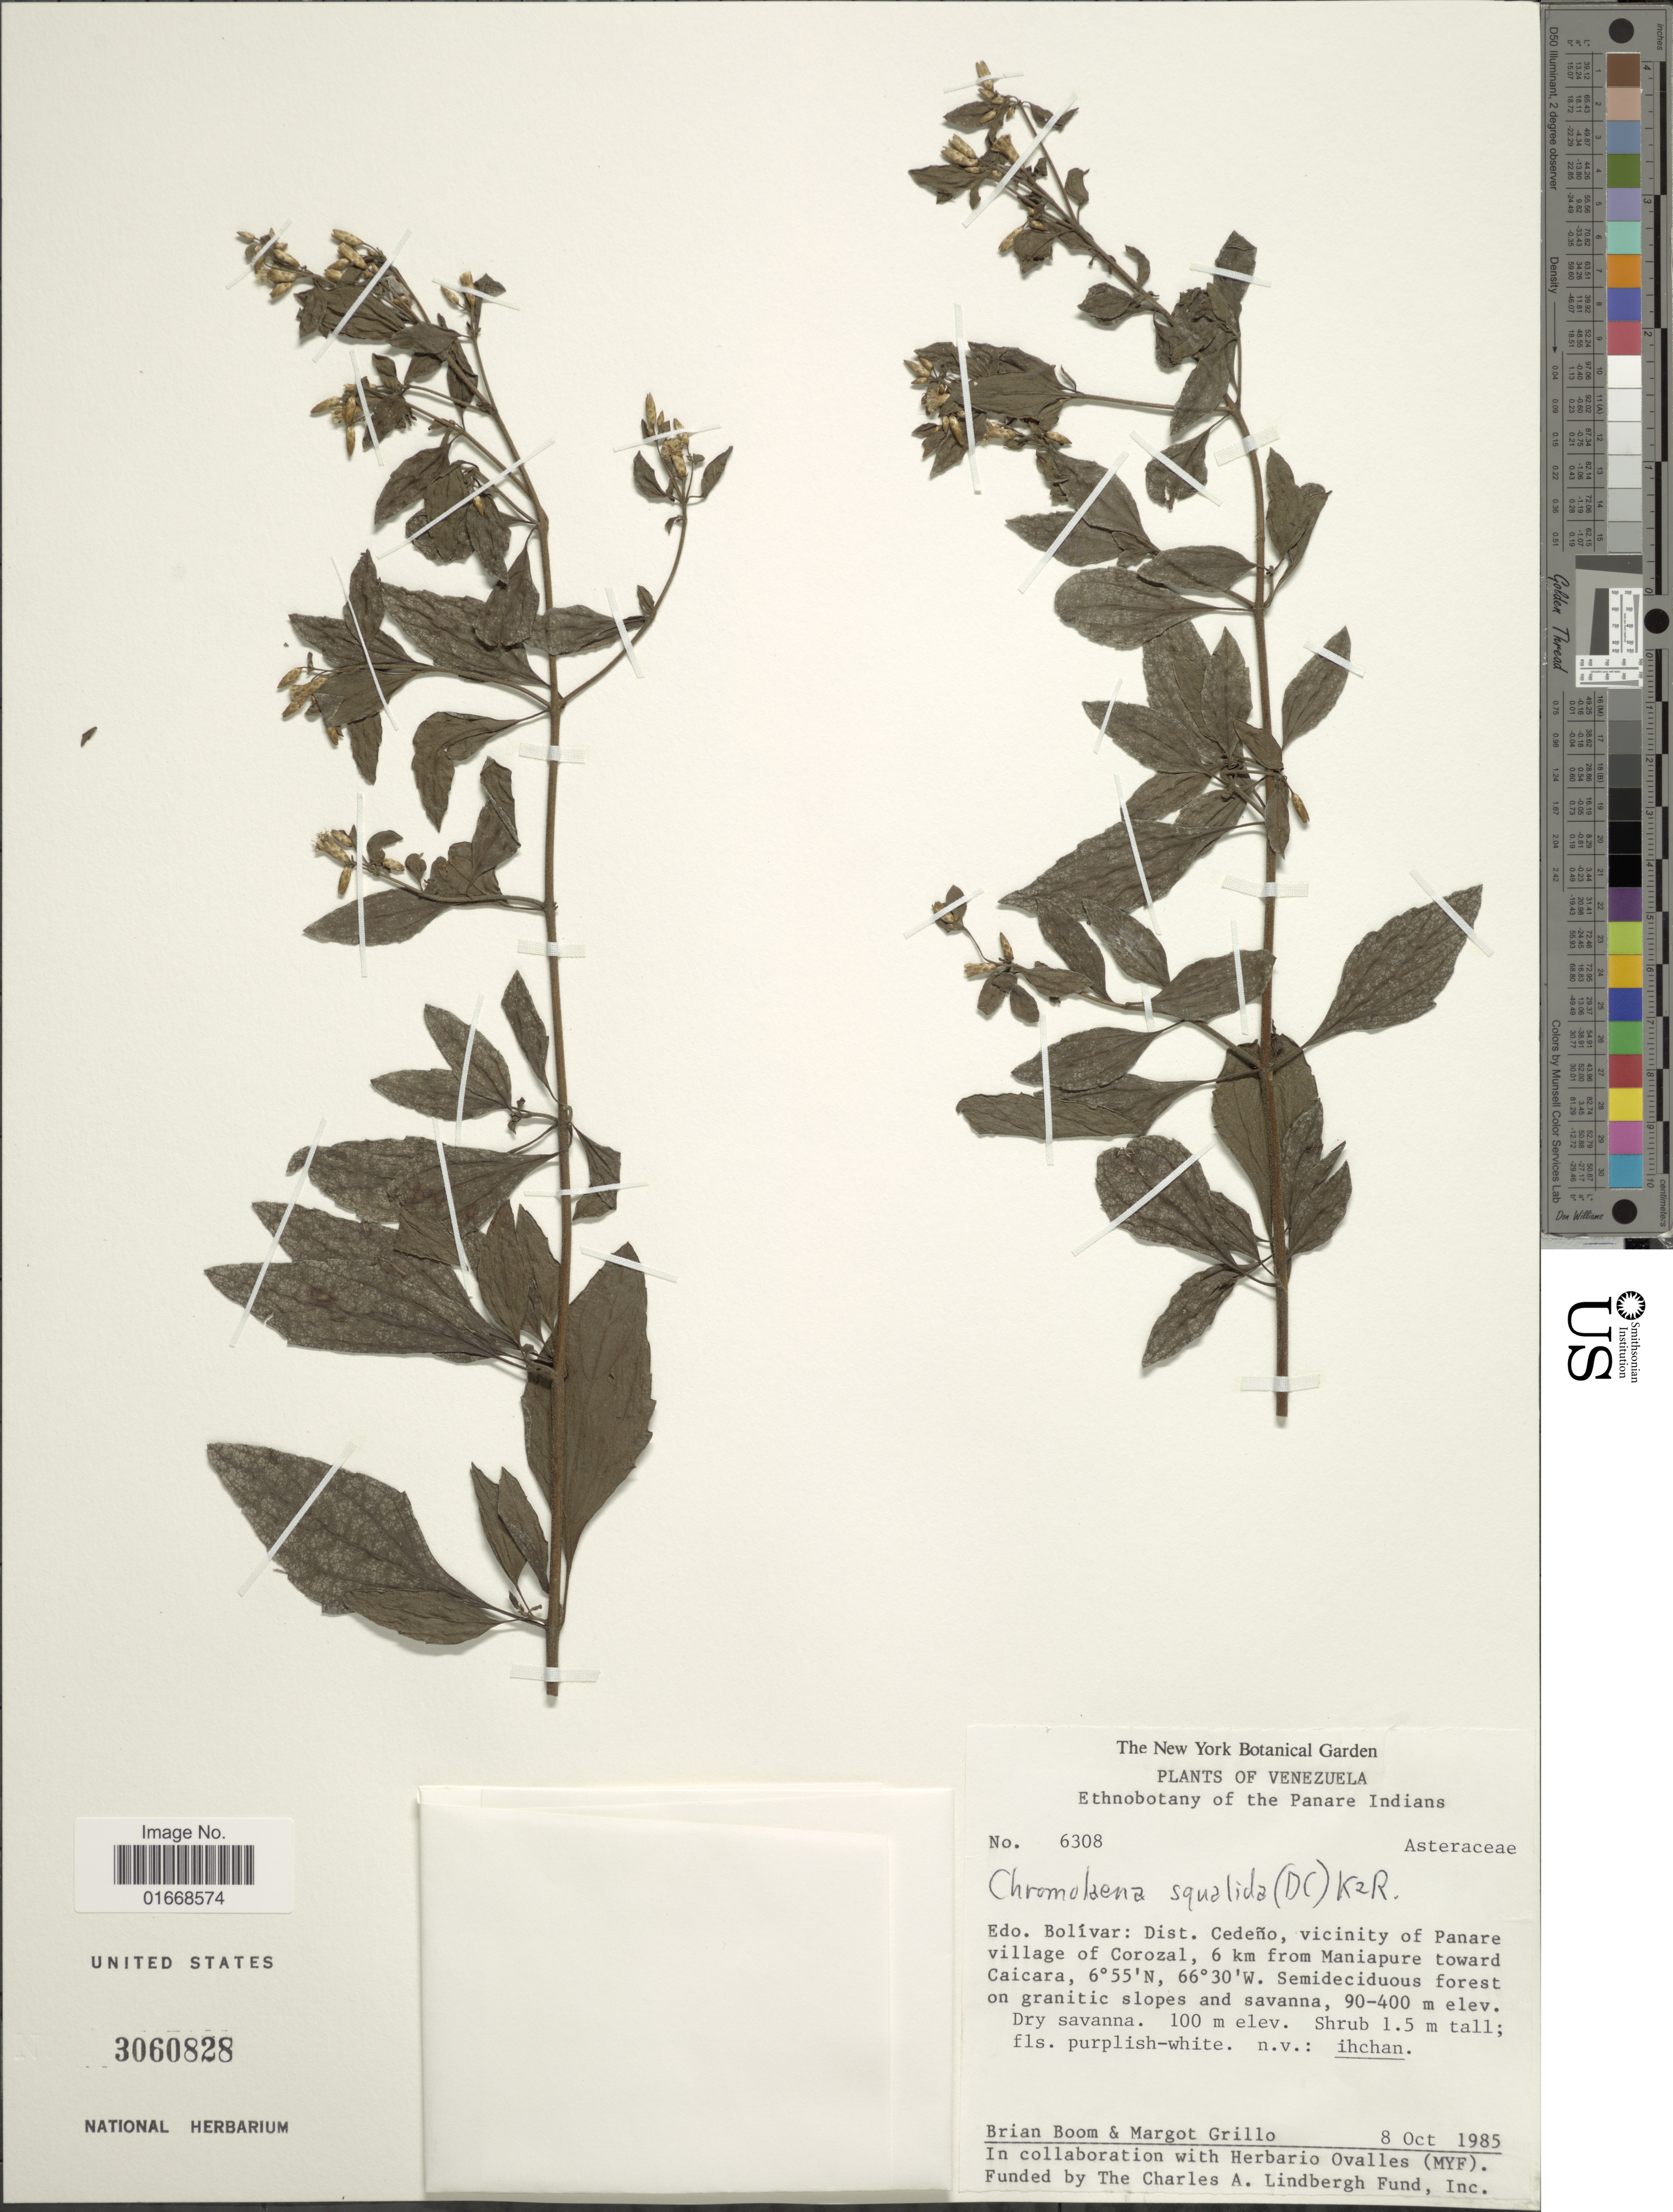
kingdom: Plantae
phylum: Tracheophyta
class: Magnoliopsida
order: Asterales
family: Asteraceae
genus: Chromolaena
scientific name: Chromolaena squalida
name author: (DC.) R.M. King & H. Rob.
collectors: B. M. Boom & M. Grillo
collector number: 6308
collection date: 1985-10-08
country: Venezuela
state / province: Bolivar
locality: Edo. Bolivar: Doist. Cedeno, vicinity of Panare village of Corazal, 6 km from Maniapure toward Caicara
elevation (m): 90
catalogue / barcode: US 3060828